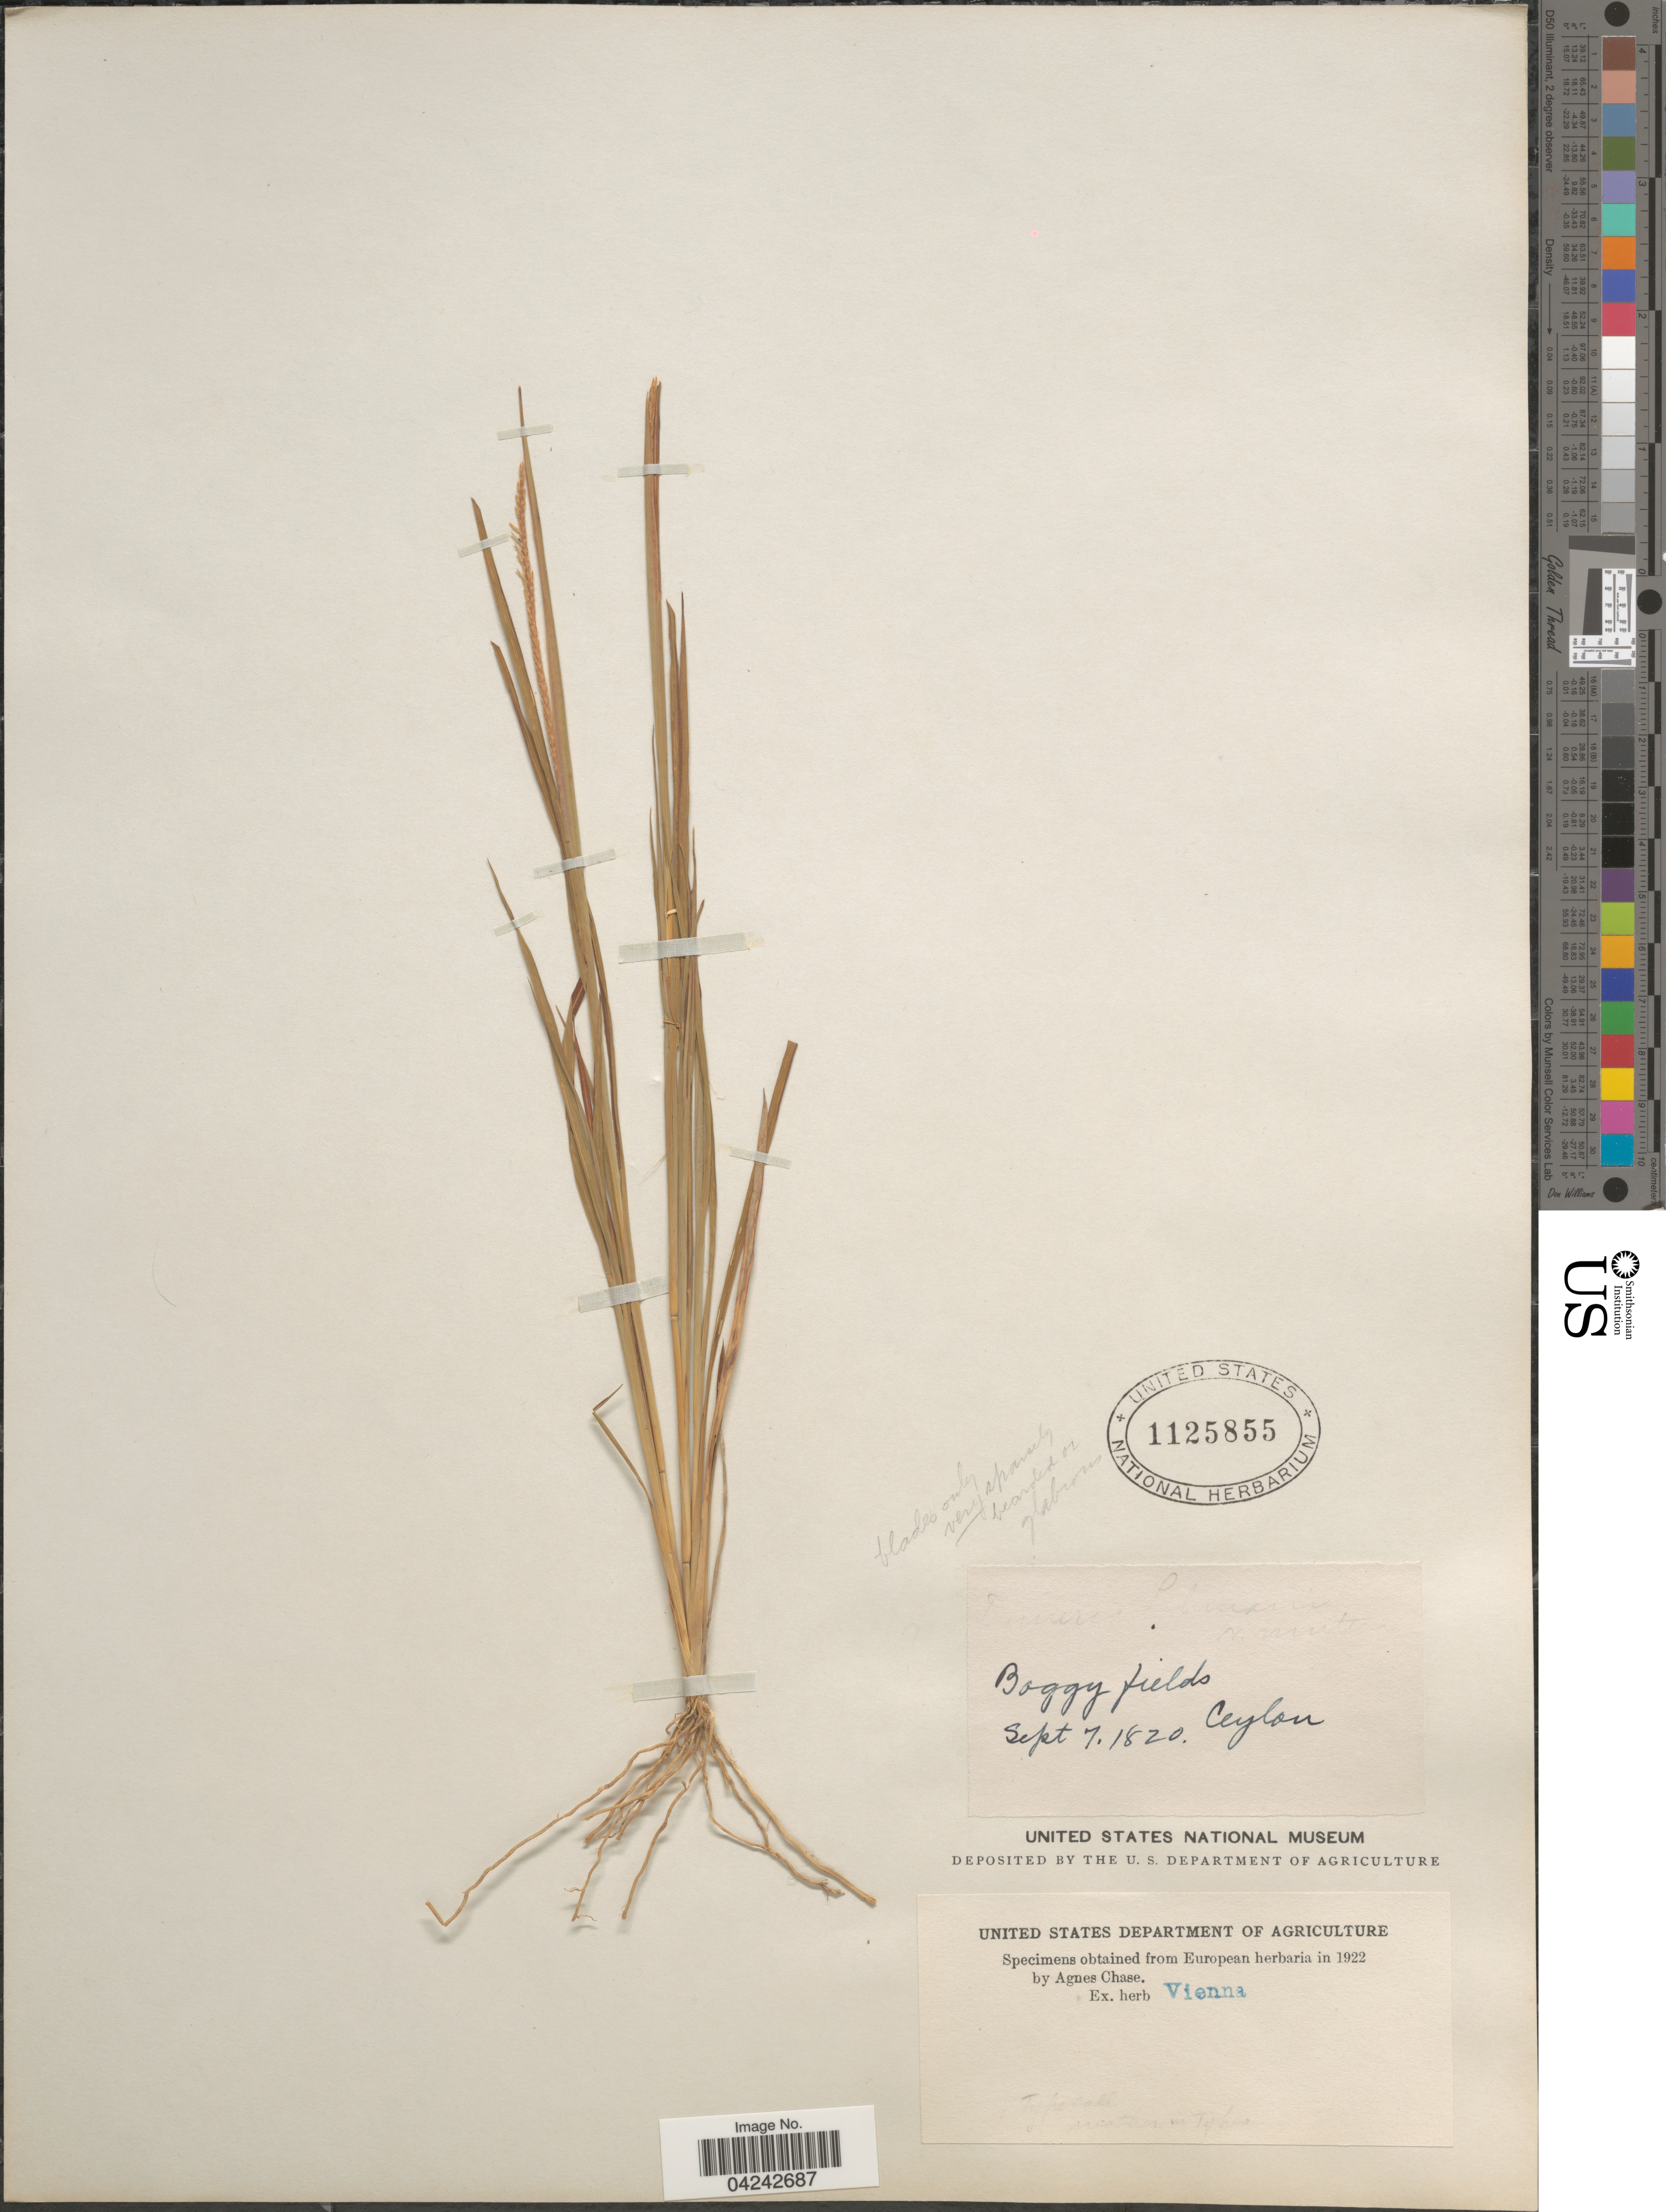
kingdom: Plantae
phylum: Tracheophyta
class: Liliopsida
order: Poales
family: Poaceae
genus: Dimeria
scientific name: Dimeria pubescens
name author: Hack.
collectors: ex herb. Vienna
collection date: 1820-09-07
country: Sri Lanka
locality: Ceylon.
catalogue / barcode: US 1125855